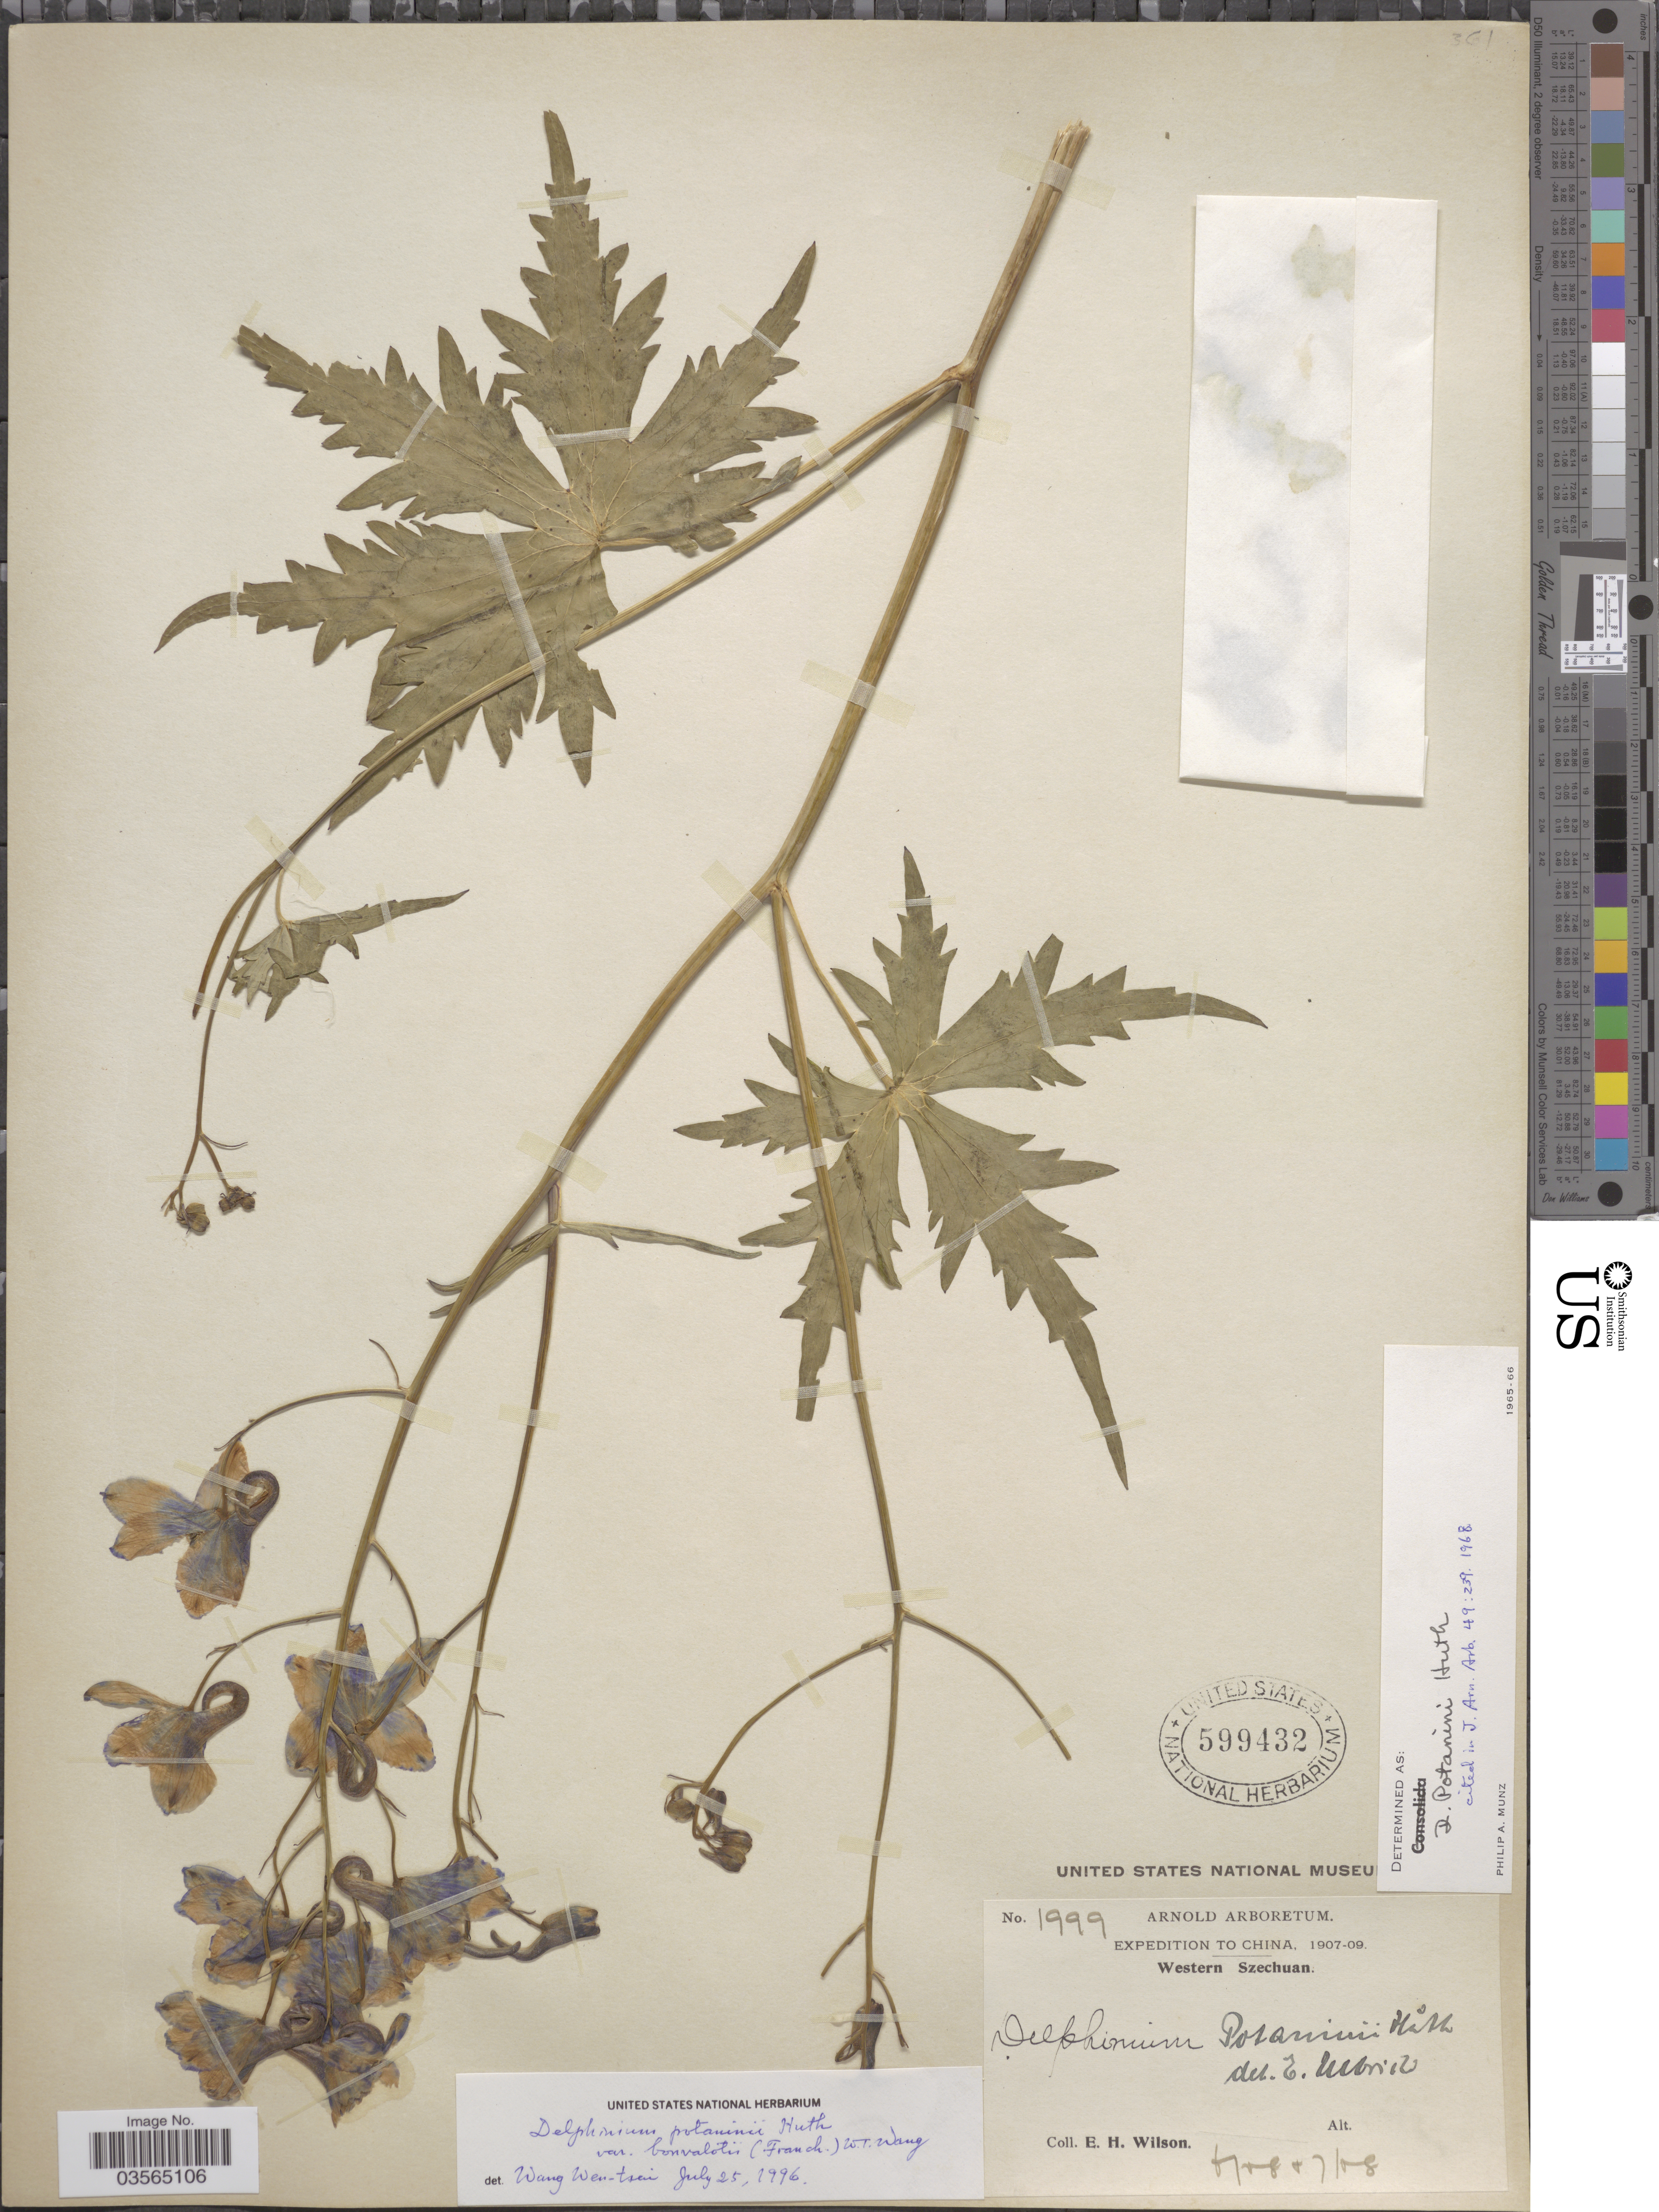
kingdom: Plantae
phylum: Tracheophyta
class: Magnoliopsida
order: Ranunculales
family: Ranunculaceae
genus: Delphinium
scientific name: Delphinium potaninii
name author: Huth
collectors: E. Wilson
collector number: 1999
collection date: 1908-06/1908-07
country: China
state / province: Sichuan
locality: Western Szechuan.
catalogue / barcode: US 599432